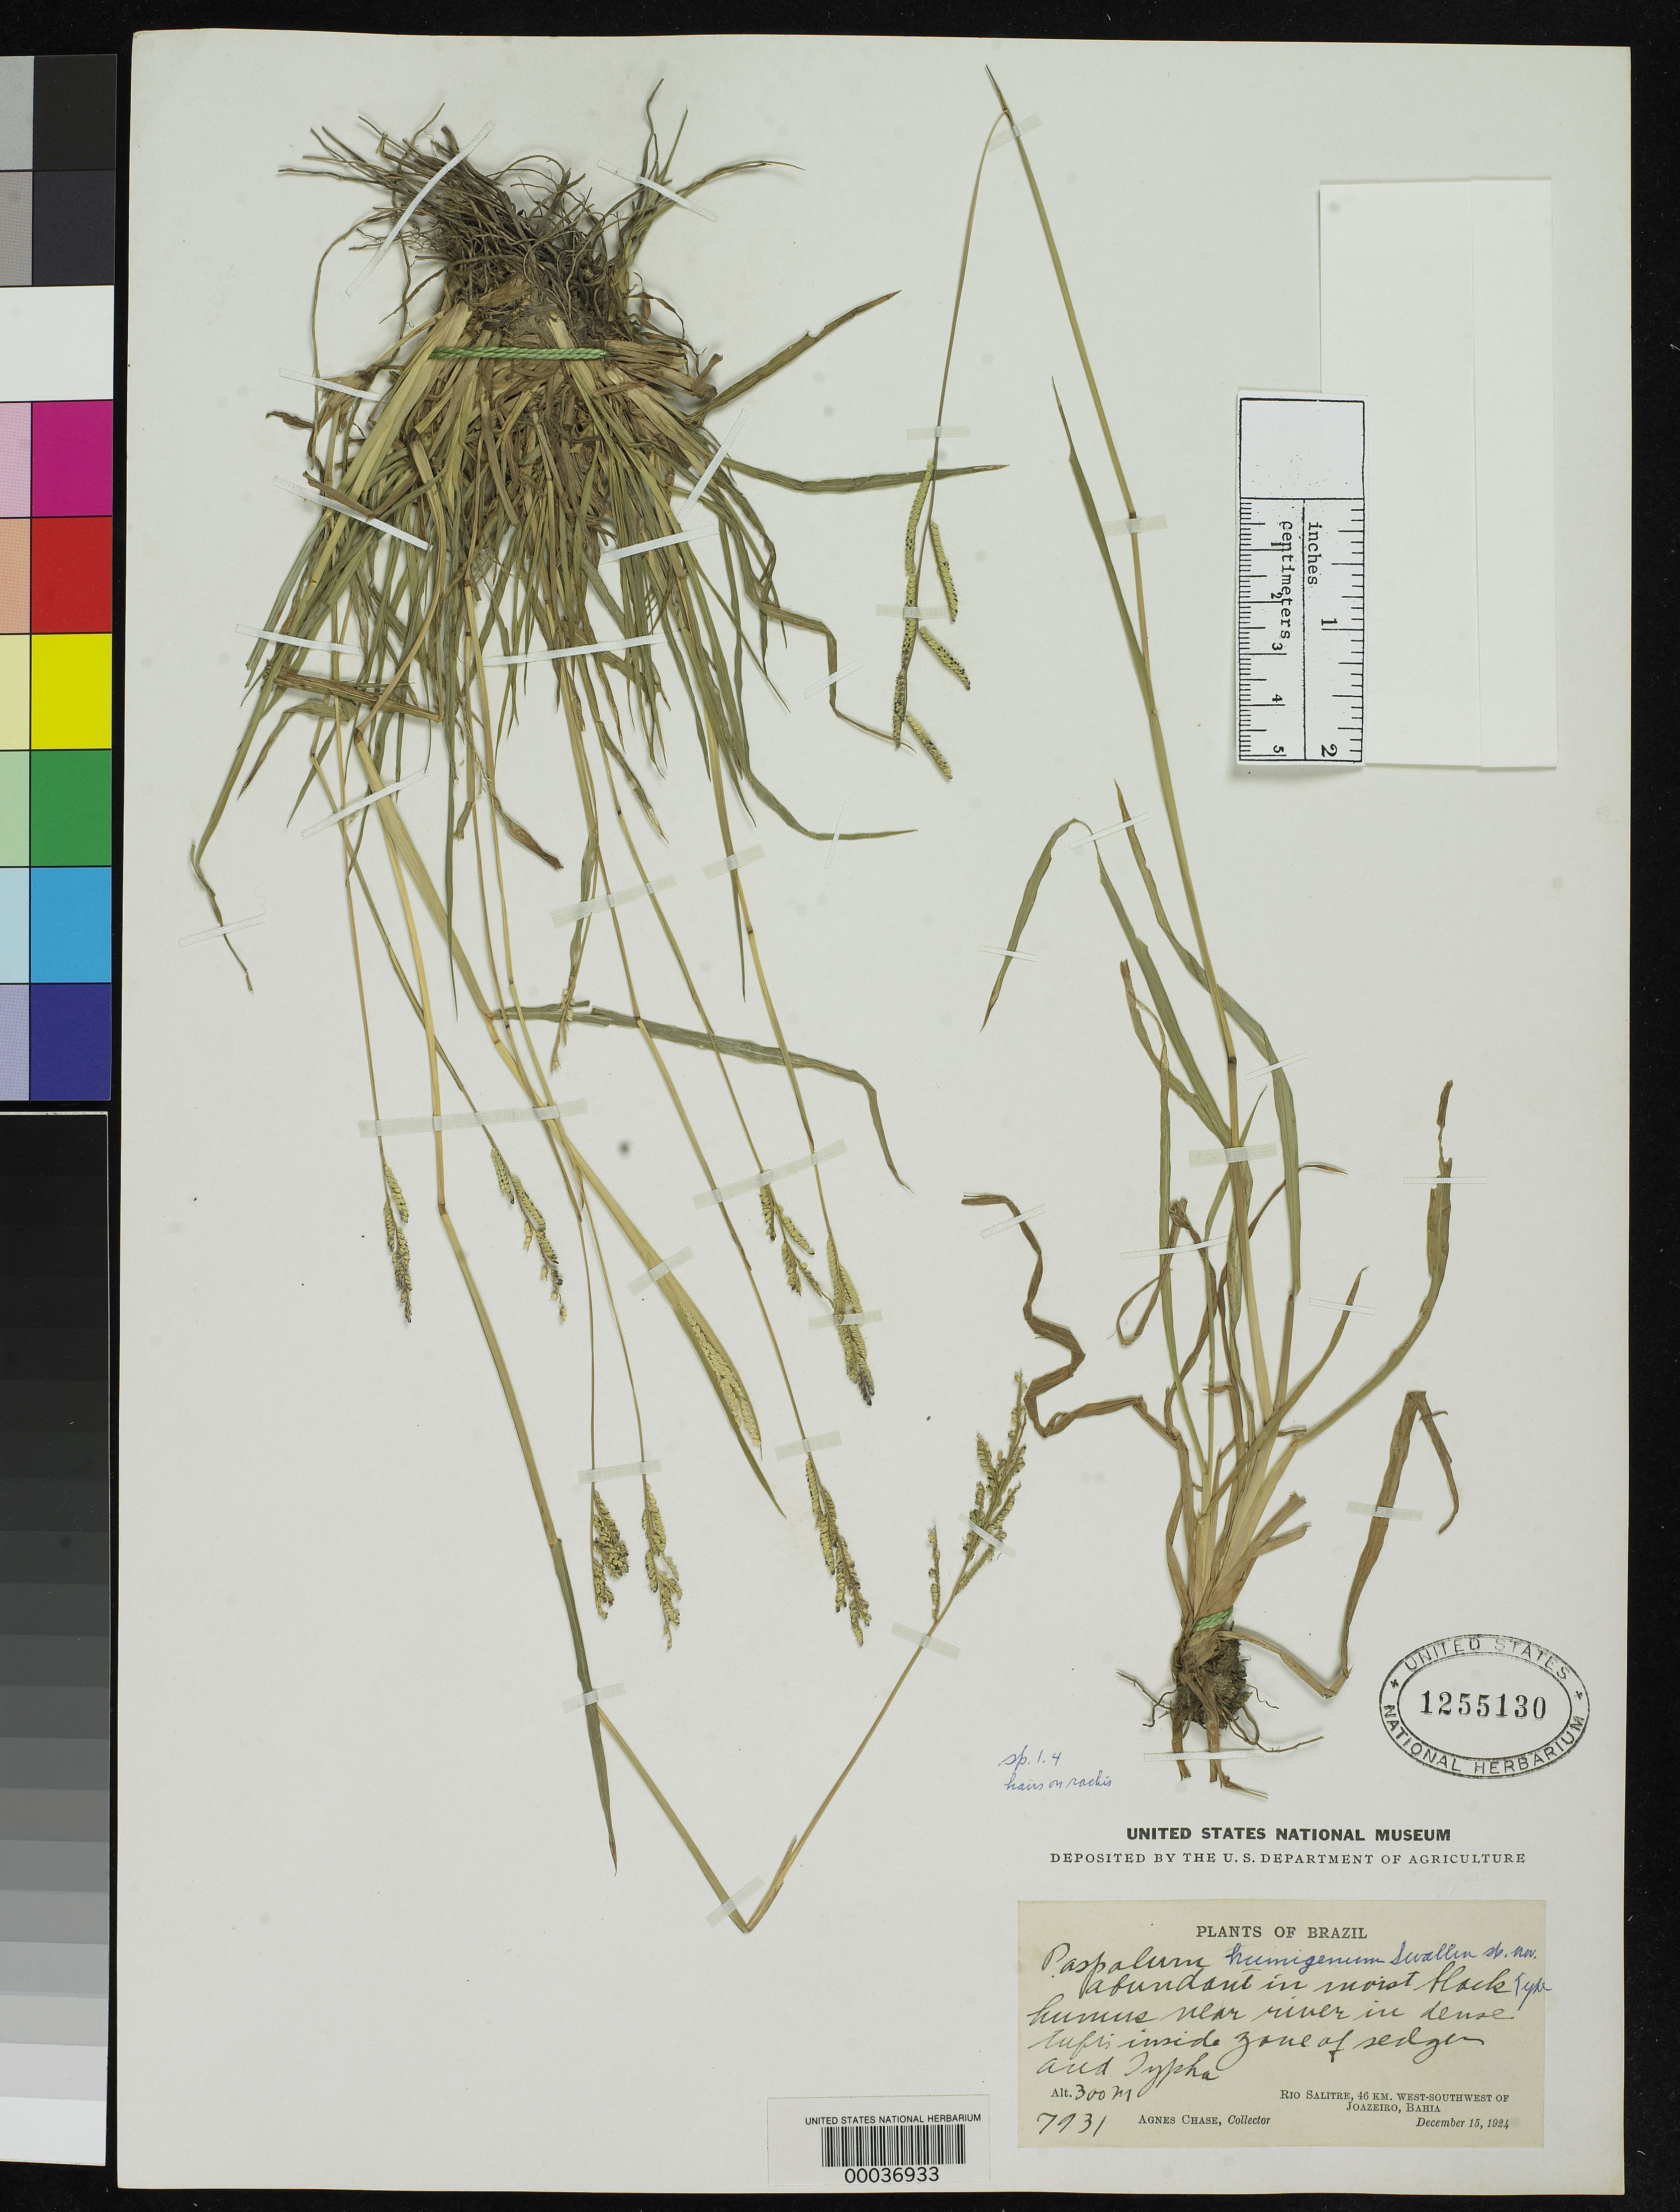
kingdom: Plantae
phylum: Tracheophyta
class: Liliopsida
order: Poales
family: Poaceae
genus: Paspalum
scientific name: Paspalum humigenum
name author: Swallen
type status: Holotype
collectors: A. Chase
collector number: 7931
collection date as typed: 15 Dec 1924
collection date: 1924-12-15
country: Brazil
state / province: Bahia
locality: Rio Salitre, 46 km WSW of Joazeiro.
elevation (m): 300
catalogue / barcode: US 1255130